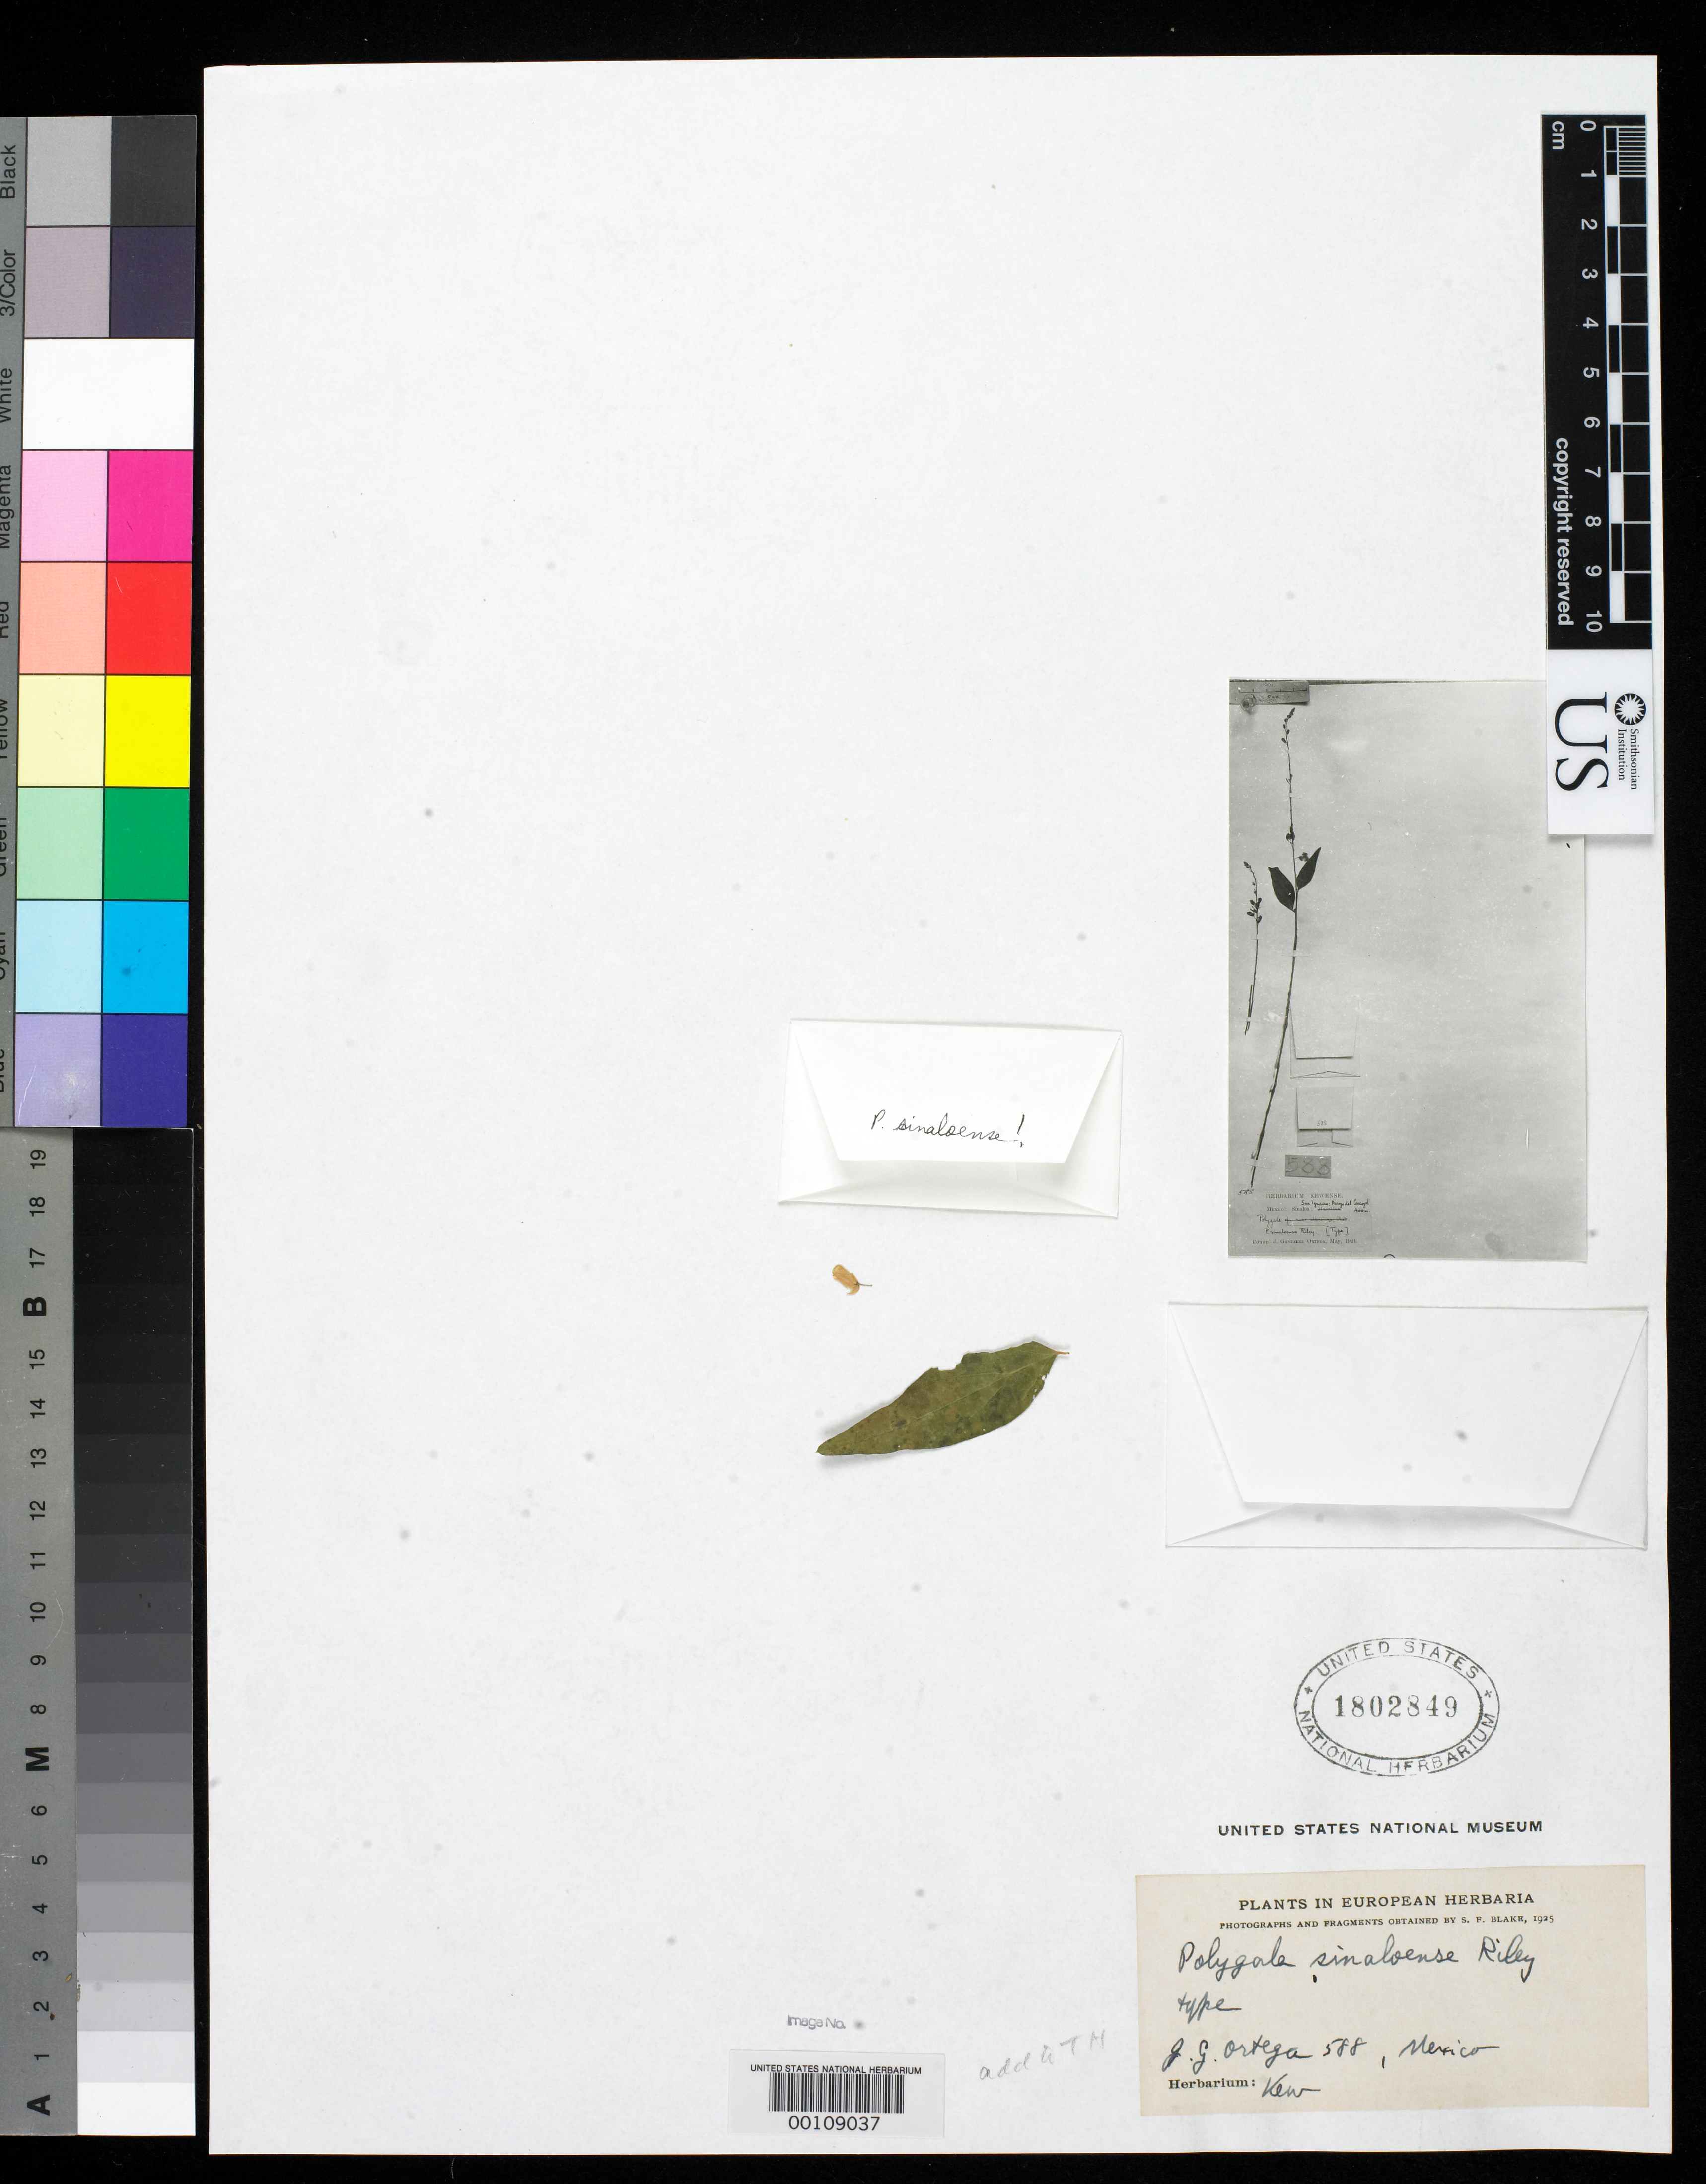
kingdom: Plantae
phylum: Tracheophyta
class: Magnoliopsida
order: Fabales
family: Polygalaceae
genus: Polygala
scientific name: Polygala sinaloensis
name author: L. Riley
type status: Isotype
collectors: J. Ortega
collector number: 588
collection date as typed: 13 Sep 1918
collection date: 1918-09-13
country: Mexico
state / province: Sinaloa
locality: San Ignacio, Arroyo del Coacoyol.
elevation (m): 400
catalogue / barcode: US 1802849